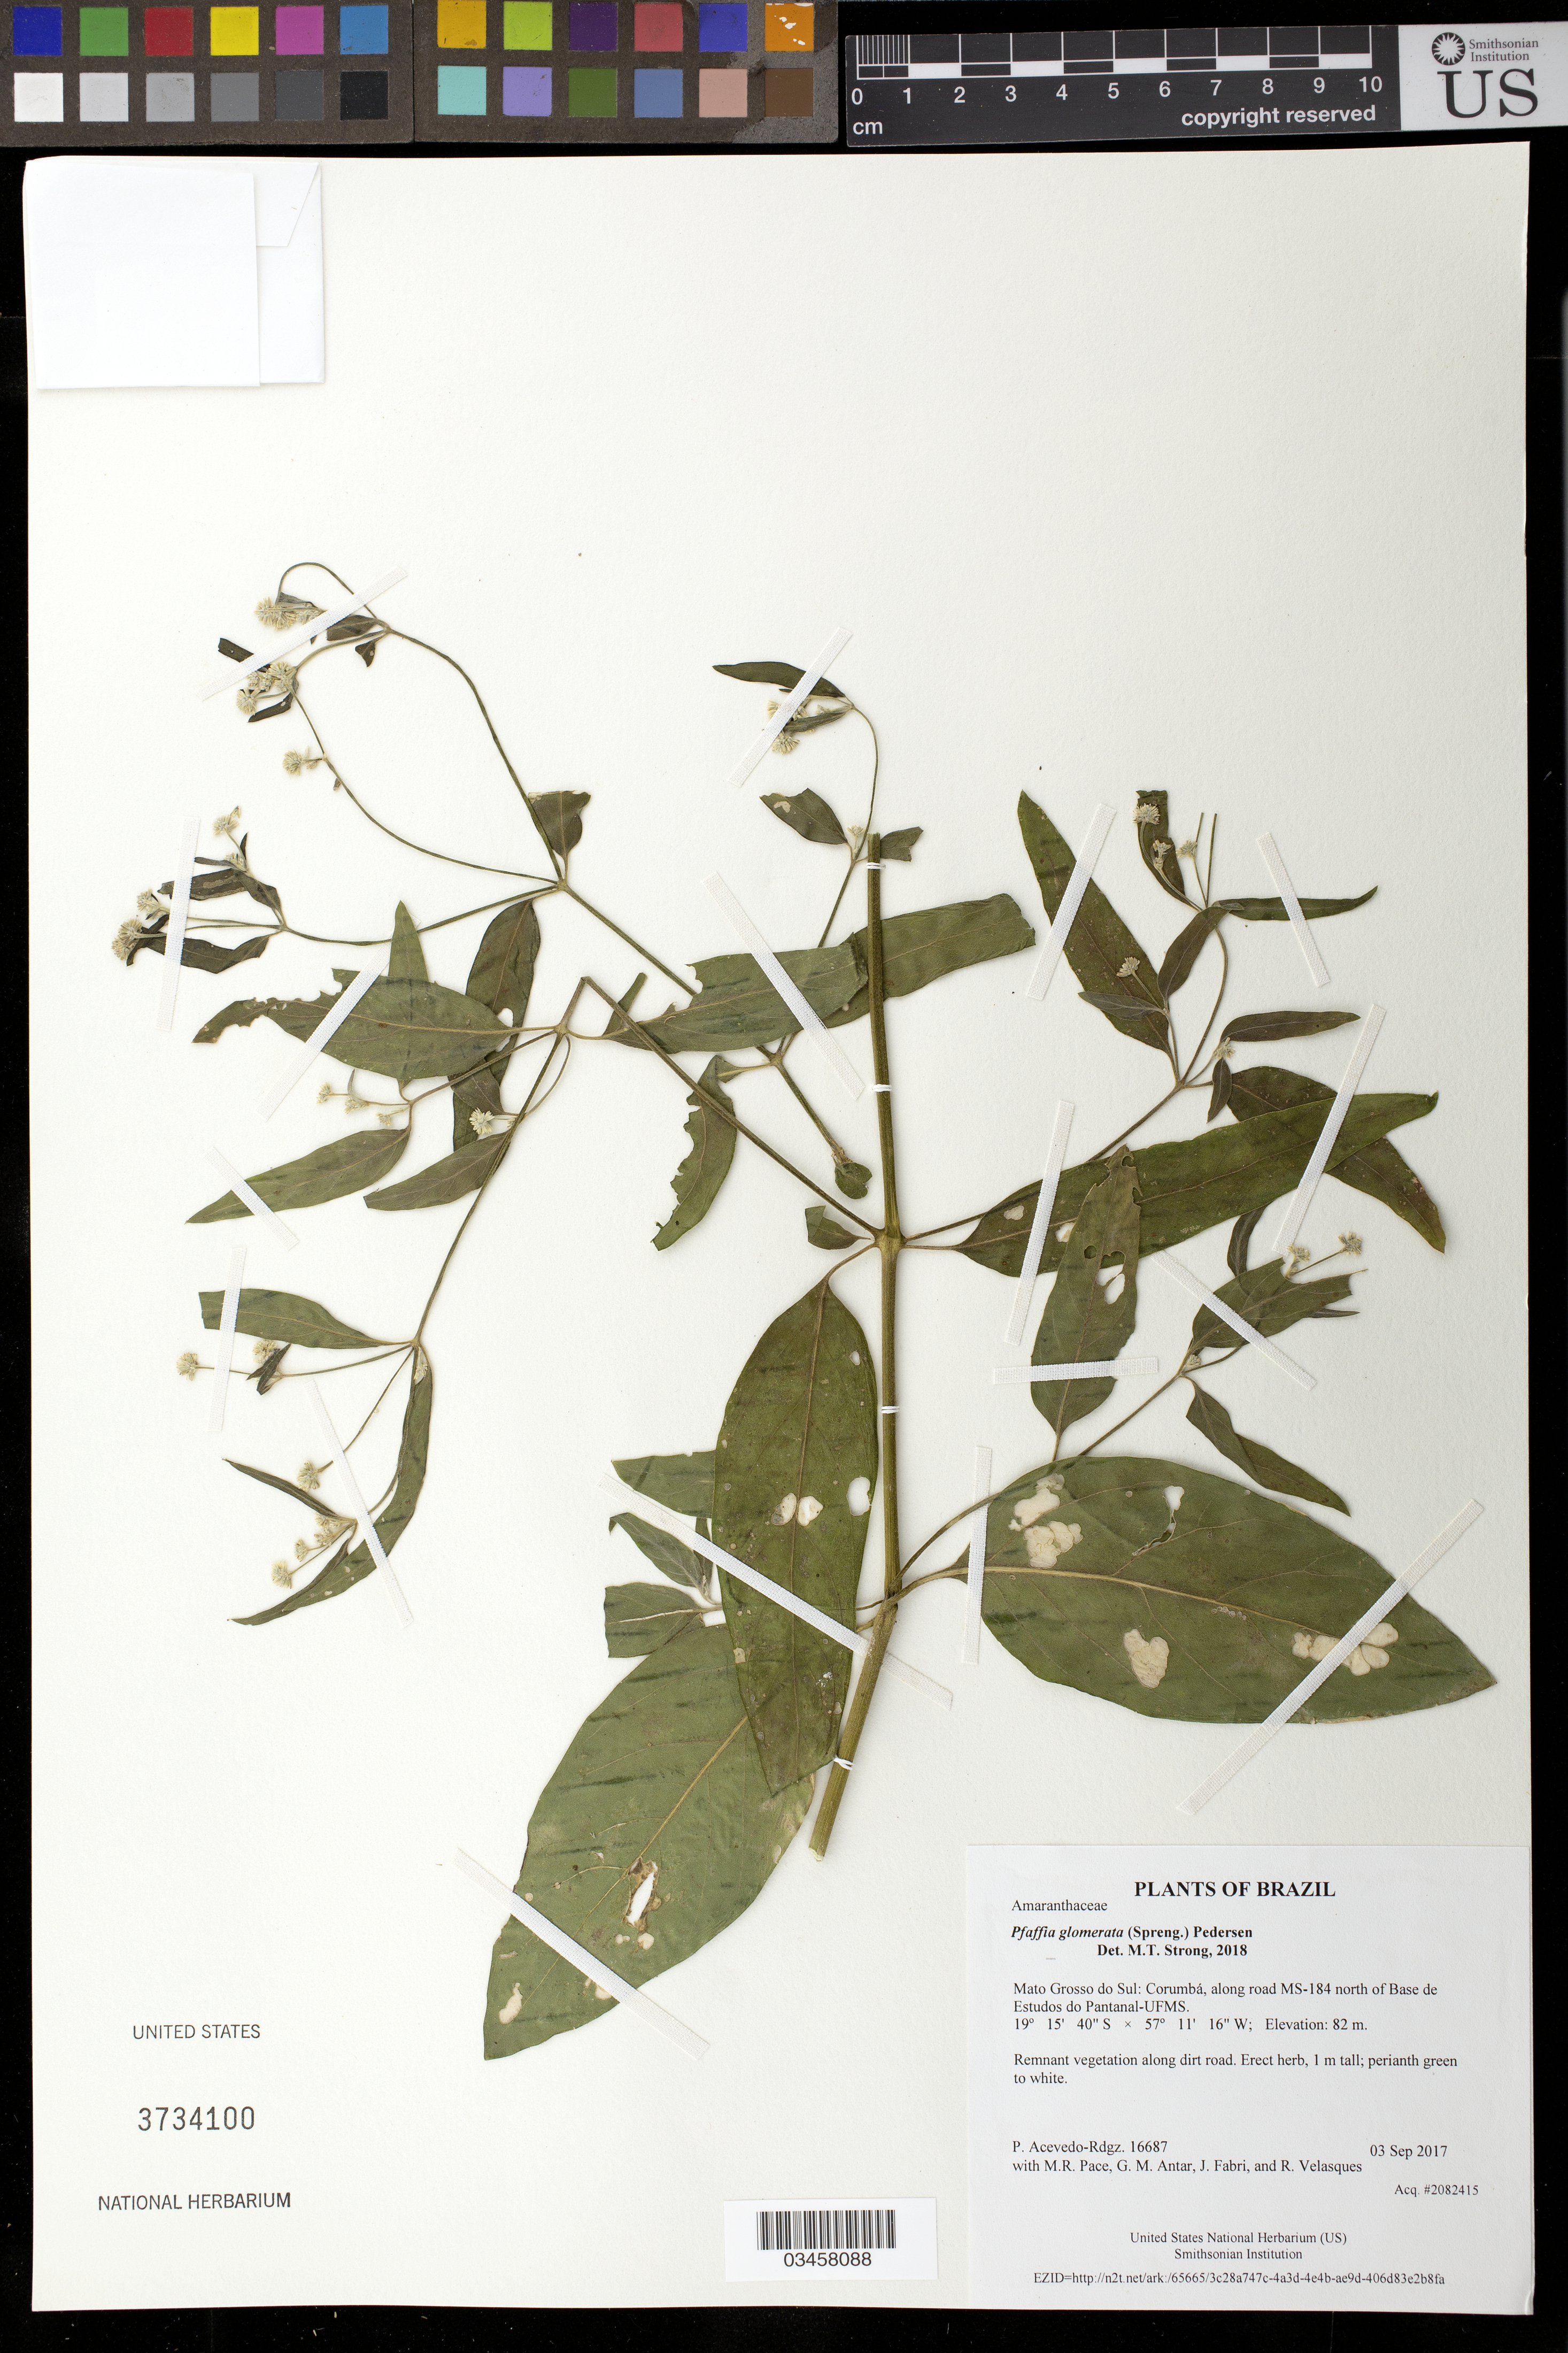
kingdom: Plantae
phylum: Tracheophyta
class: Magnoliopsida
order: Caryophyllales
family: Amaranthaceae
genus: Pfaffia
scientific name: Pfaffia glomerata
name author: (Spreng.) Pedersen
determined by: Strong, Mark T., (BOT), Smithsonian Institution - National Museum of Natural History (UNITED STATES)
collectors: P. Acevedo-Rodr., M. R. Pace, G. M. Antar, J. Fabri & R. Velasques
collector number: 16687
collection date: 2017-09-03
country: Brazil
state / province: Mato Grosso do Sul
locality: Corumbá, along road MS-184 north of Base de Estudos do Pantanal-UFMS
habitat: Remnant vegetation along dirt road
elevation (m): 82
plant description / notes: US, NY, MO, K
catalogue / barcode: US 3734100